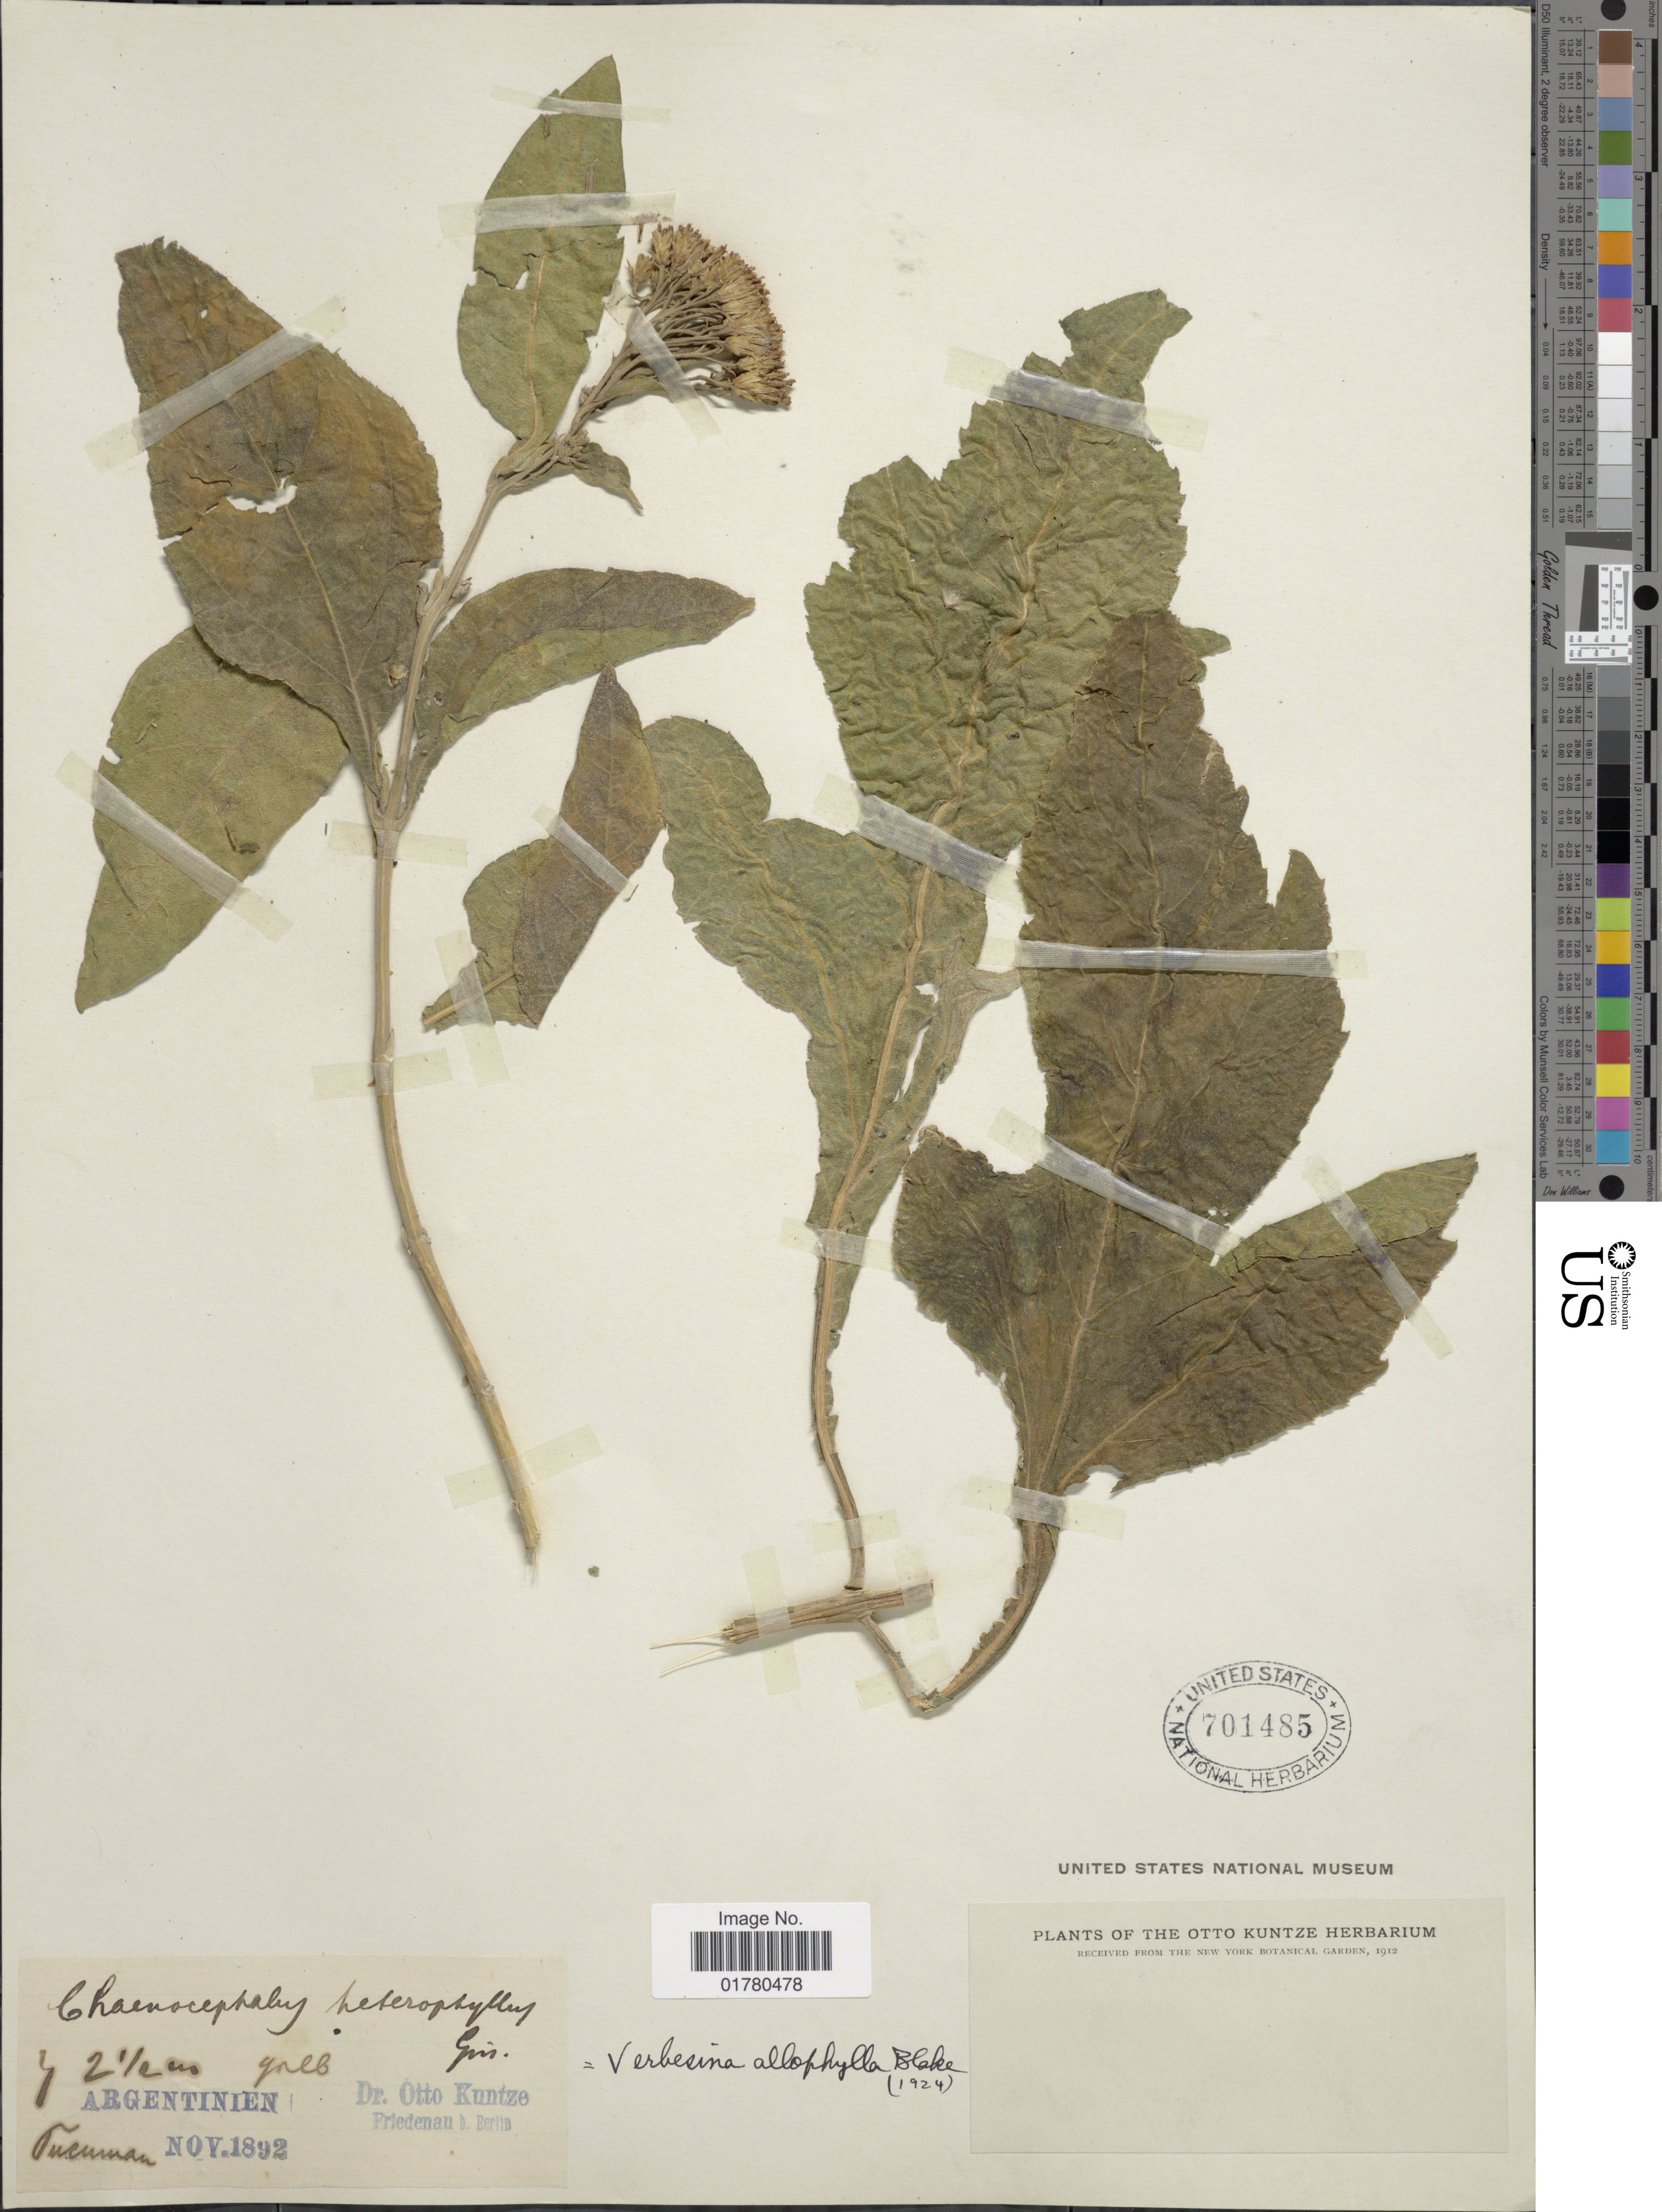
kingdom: Plantae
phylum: Tracheophyta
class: Magnoliopsida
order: Asterales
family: Asteraceae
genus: Verbesina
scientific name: Verbesina allophylla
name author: Blake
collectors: C.E.O. Kuntze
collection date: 1892-11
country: Argentina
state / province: Tucuman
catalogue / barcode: US 701485